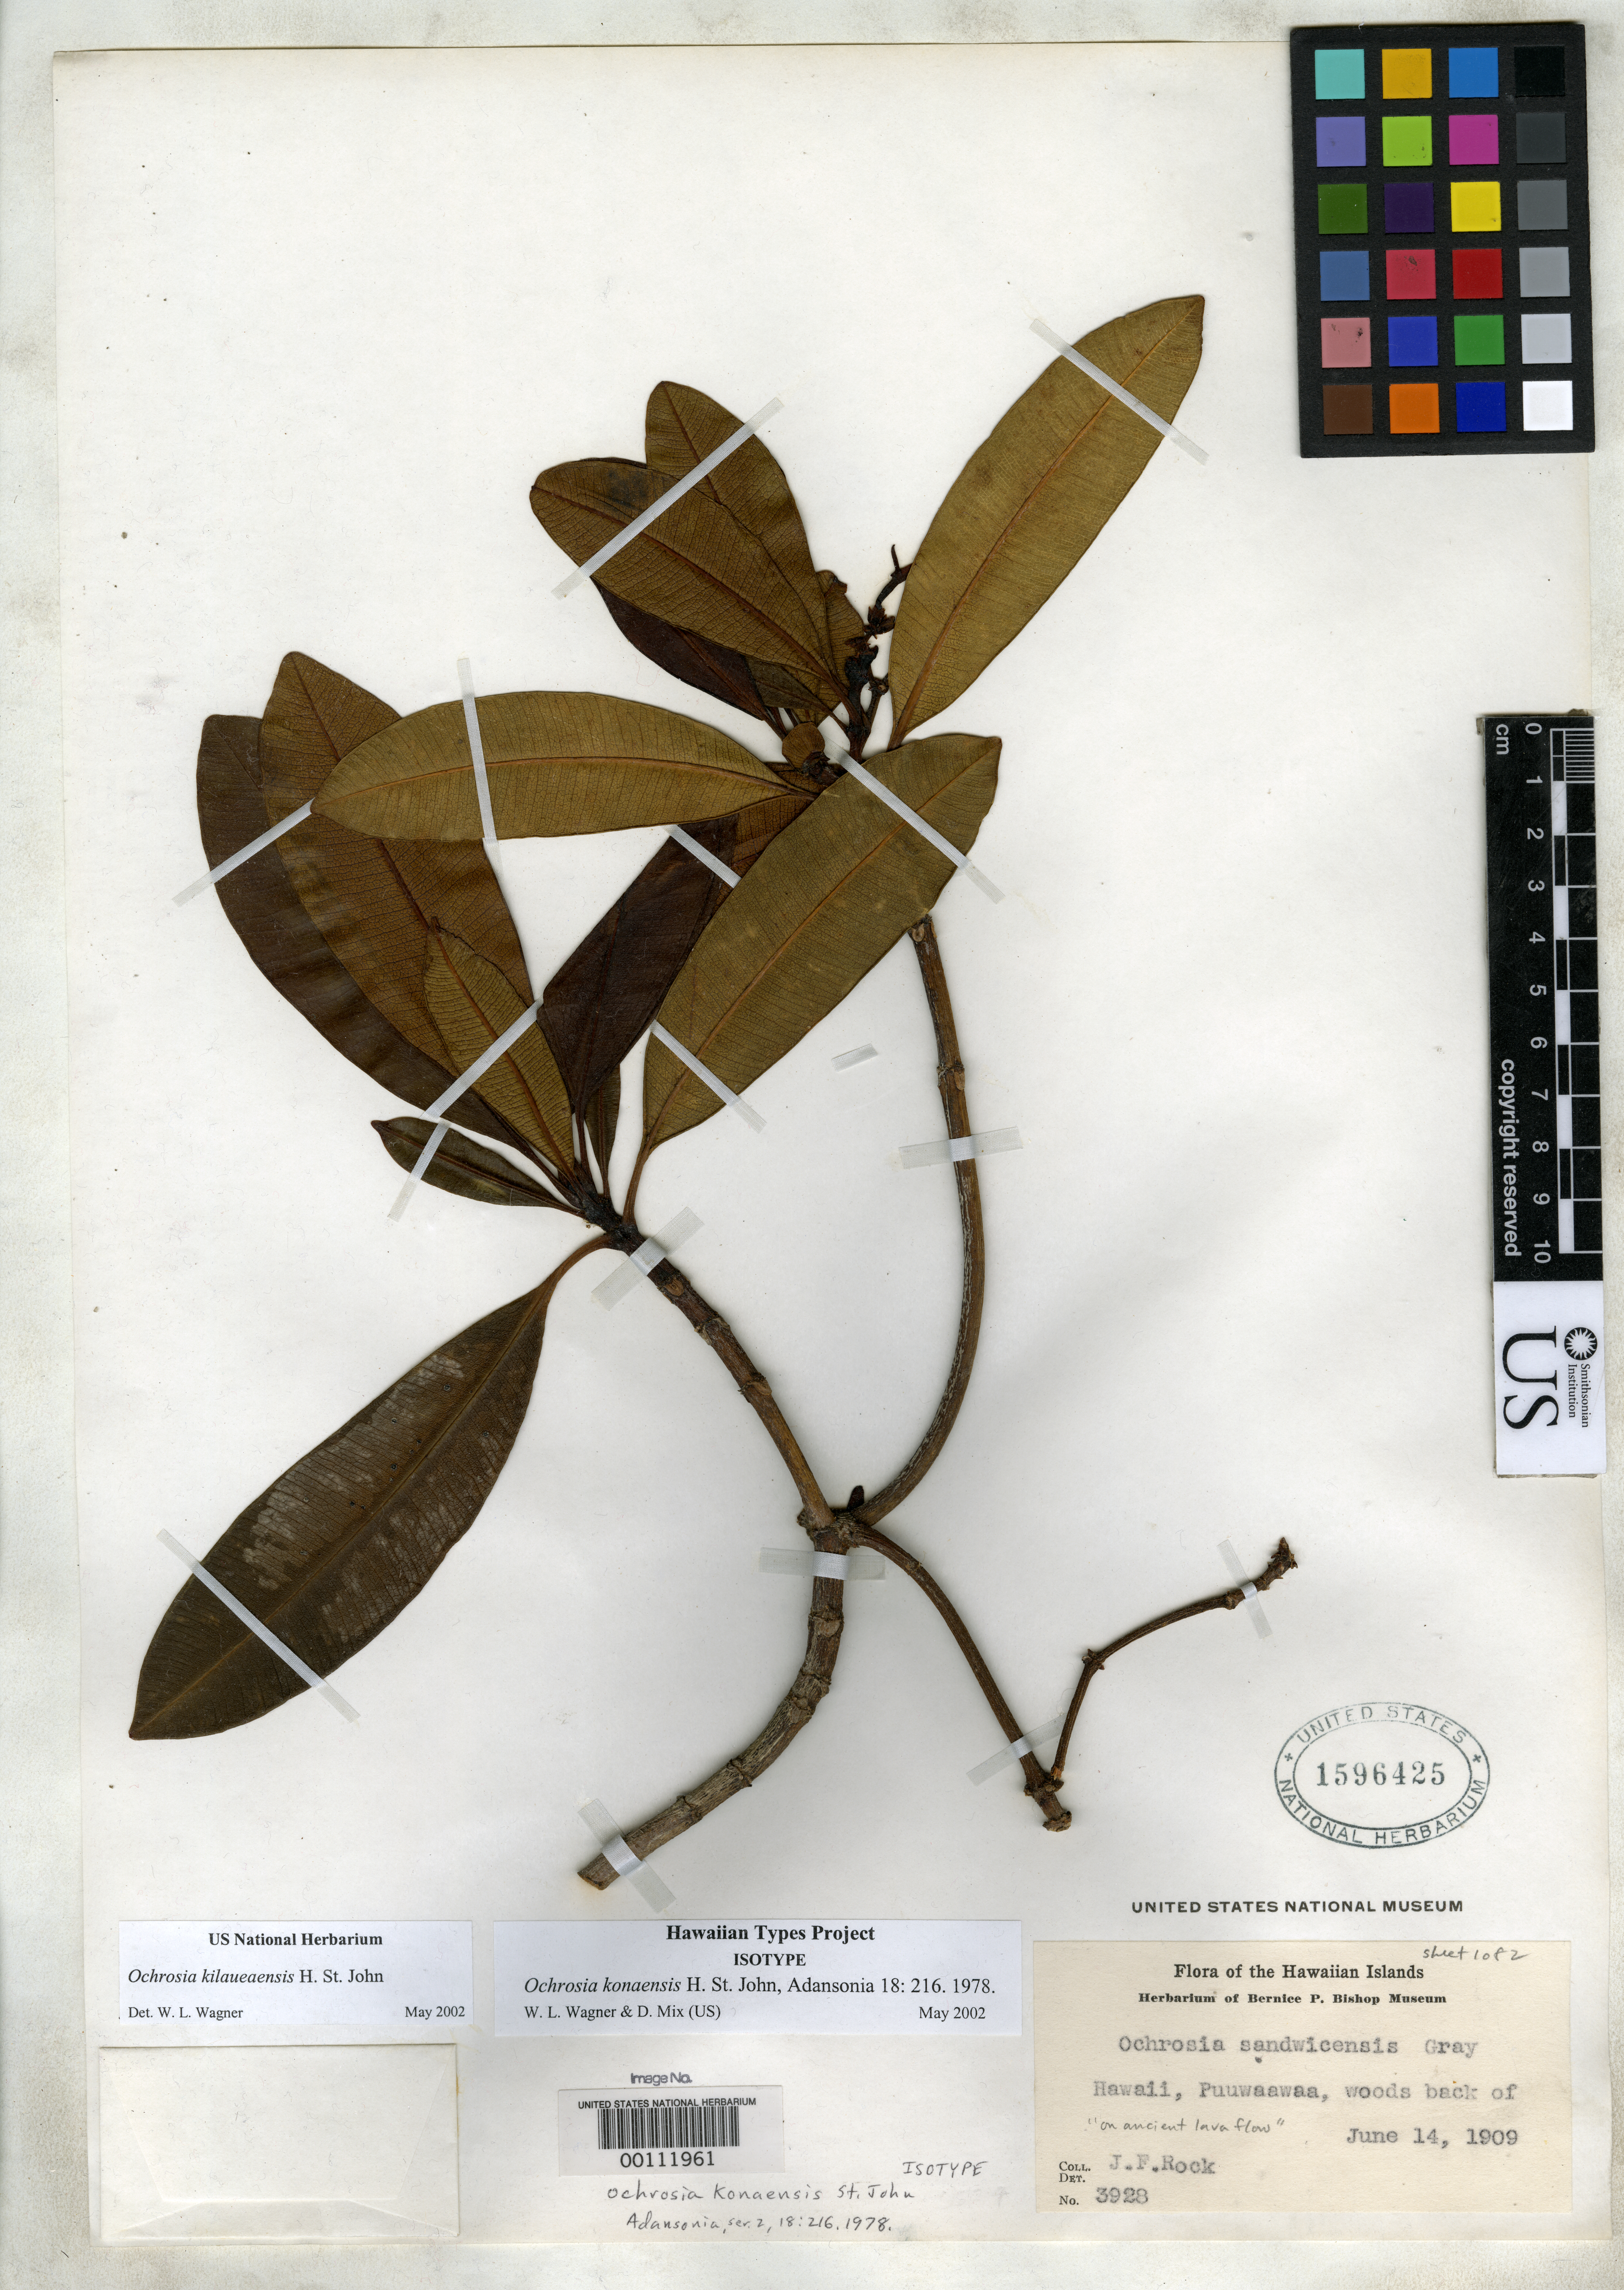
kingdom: Plantae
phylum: Tracheophyta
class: Magnoliopsida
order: Gentianales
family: Apocynaceae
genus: Ochrosia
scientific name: Ochrosia konaensis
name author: H. St. John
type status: Isotype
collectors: J. F. Rock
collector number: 3928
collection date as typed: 14 Jun 1909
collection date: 1909-06-14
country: United States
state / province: Hawaii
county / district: Hawaii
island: Hawaii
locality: Puuwaawaa.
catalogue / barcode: US 1596425